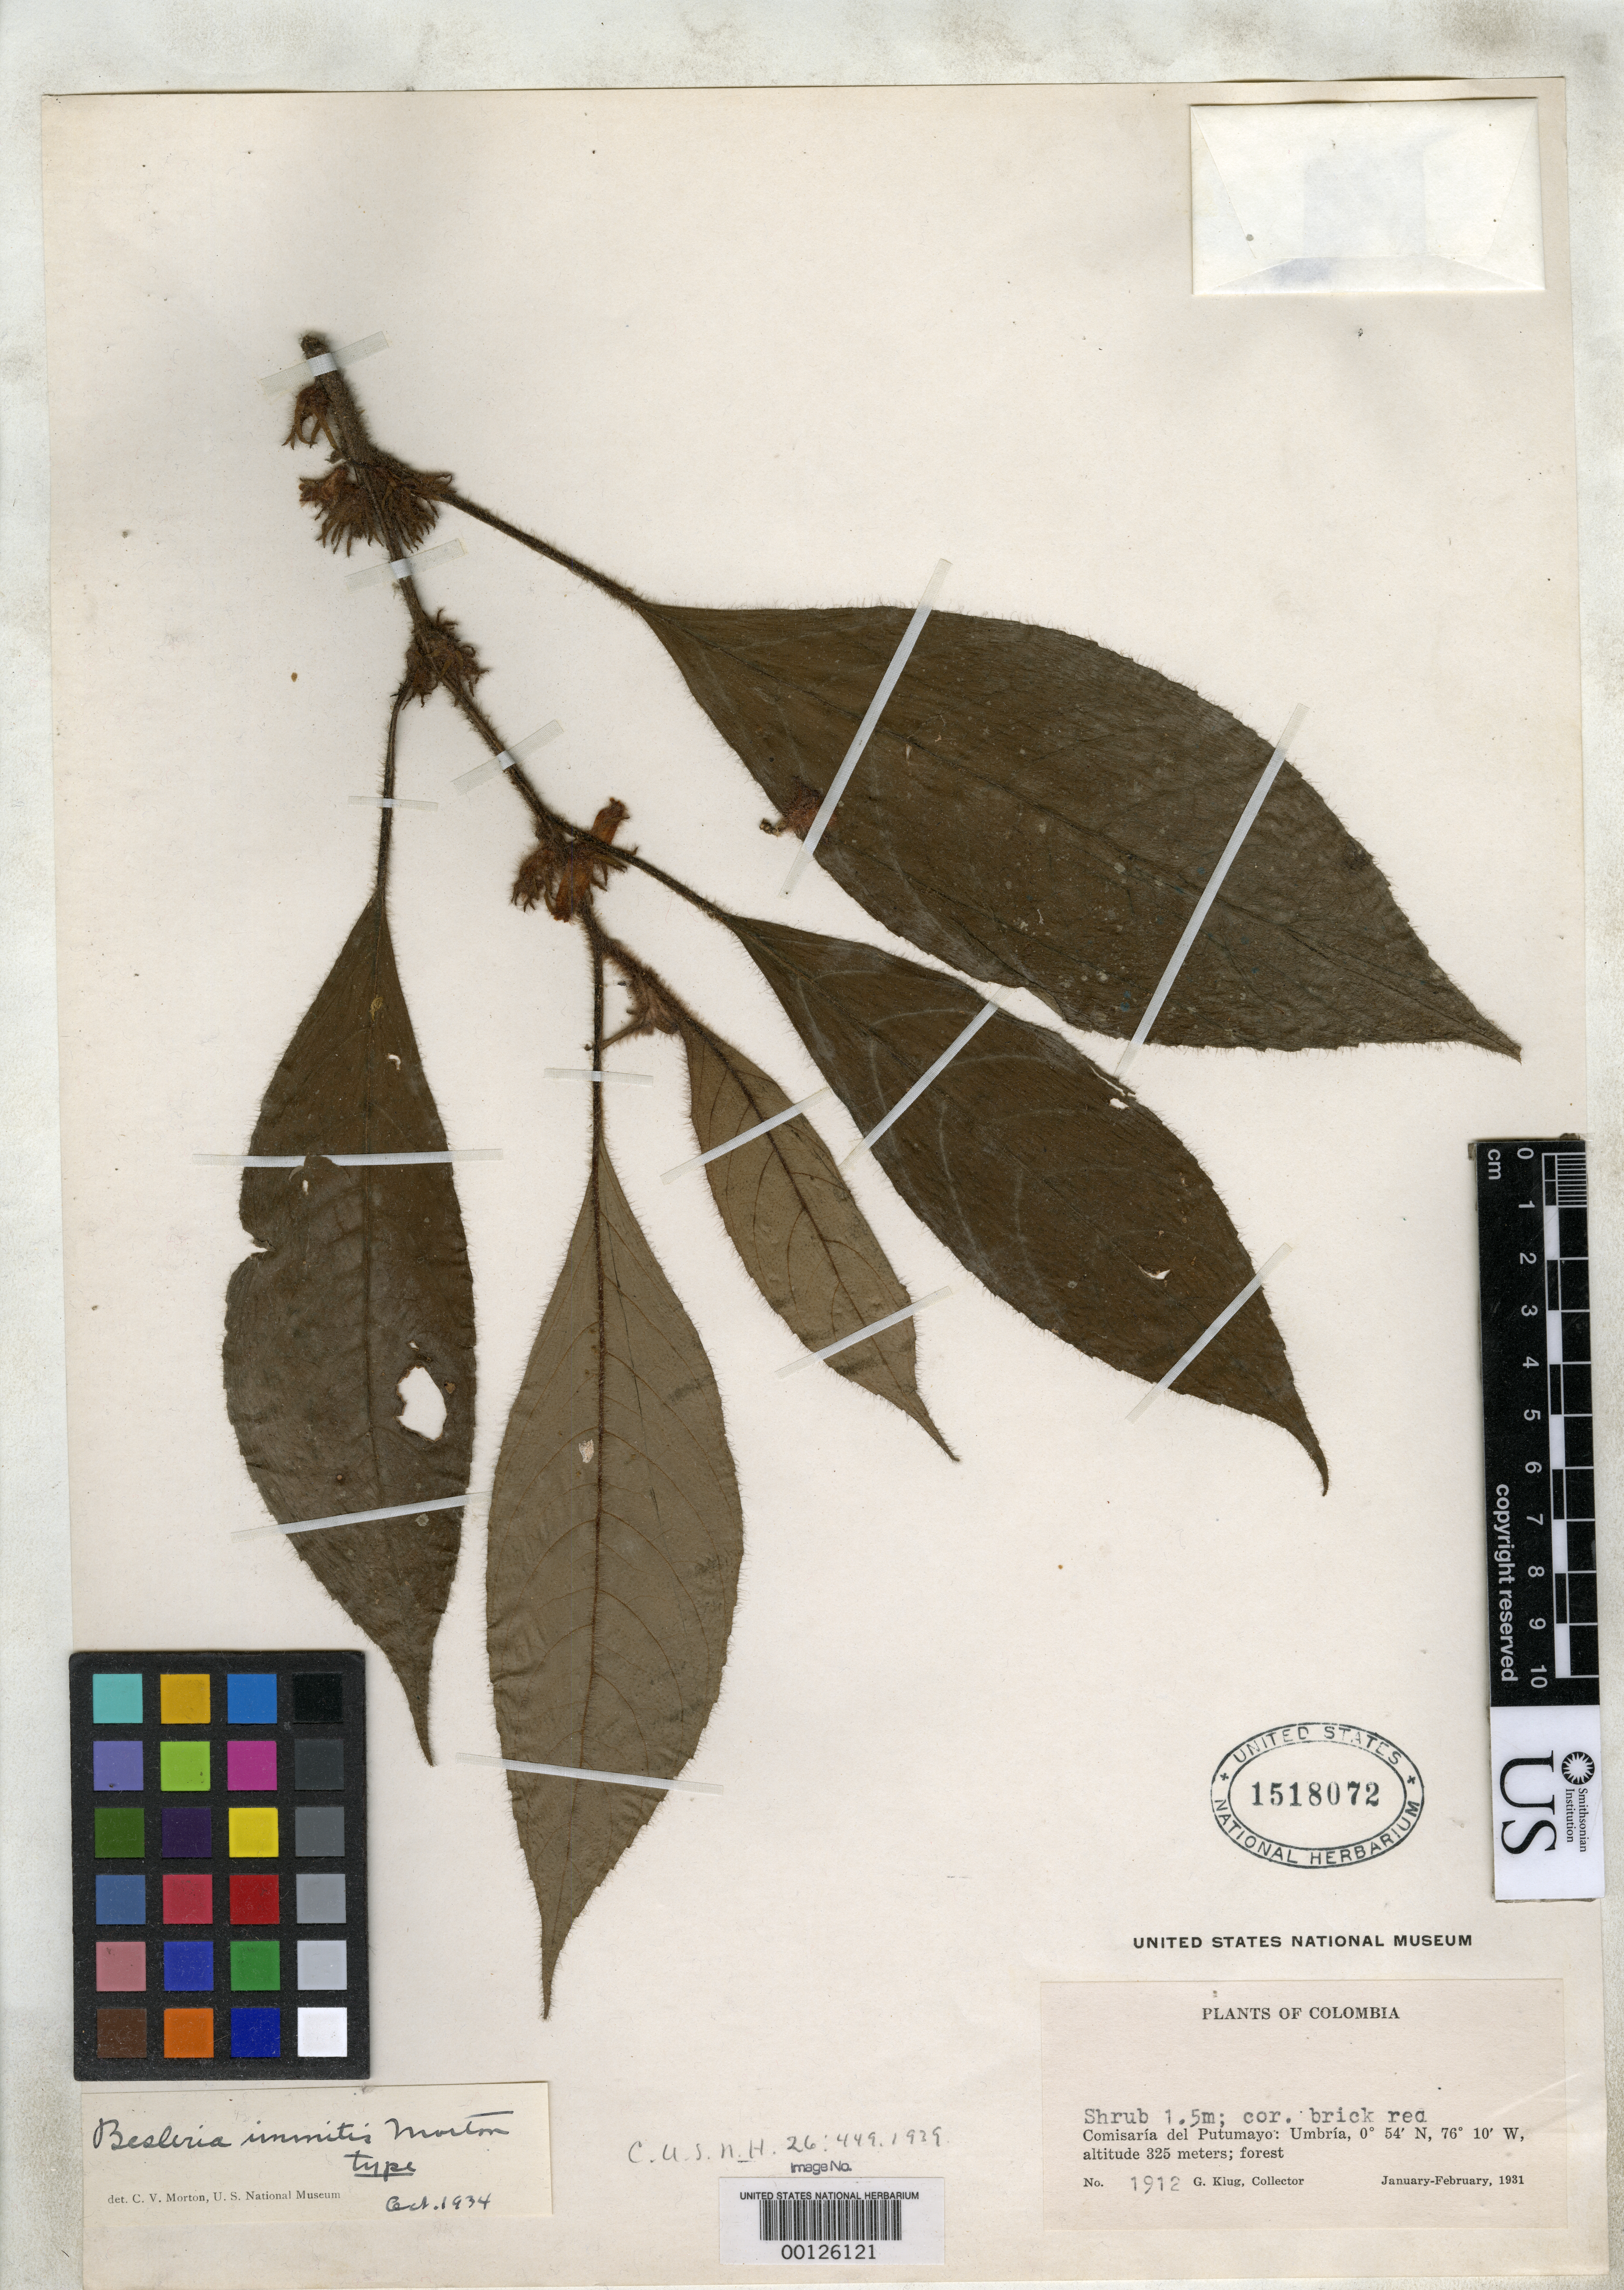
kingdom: Plantae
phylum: Tracheophyta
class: Magnoliopsida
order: Lamiales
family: Gesneriaceae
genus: Besleria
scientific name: Besleria immitis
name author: C.V. Morton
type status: Holotype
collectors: G. Klug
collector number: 1912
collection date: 1931-01/1931-02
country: Colombia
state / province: Putumayo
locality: Comisaría del Putumayo: Umbria.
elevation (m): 325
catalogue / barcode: US 1518072